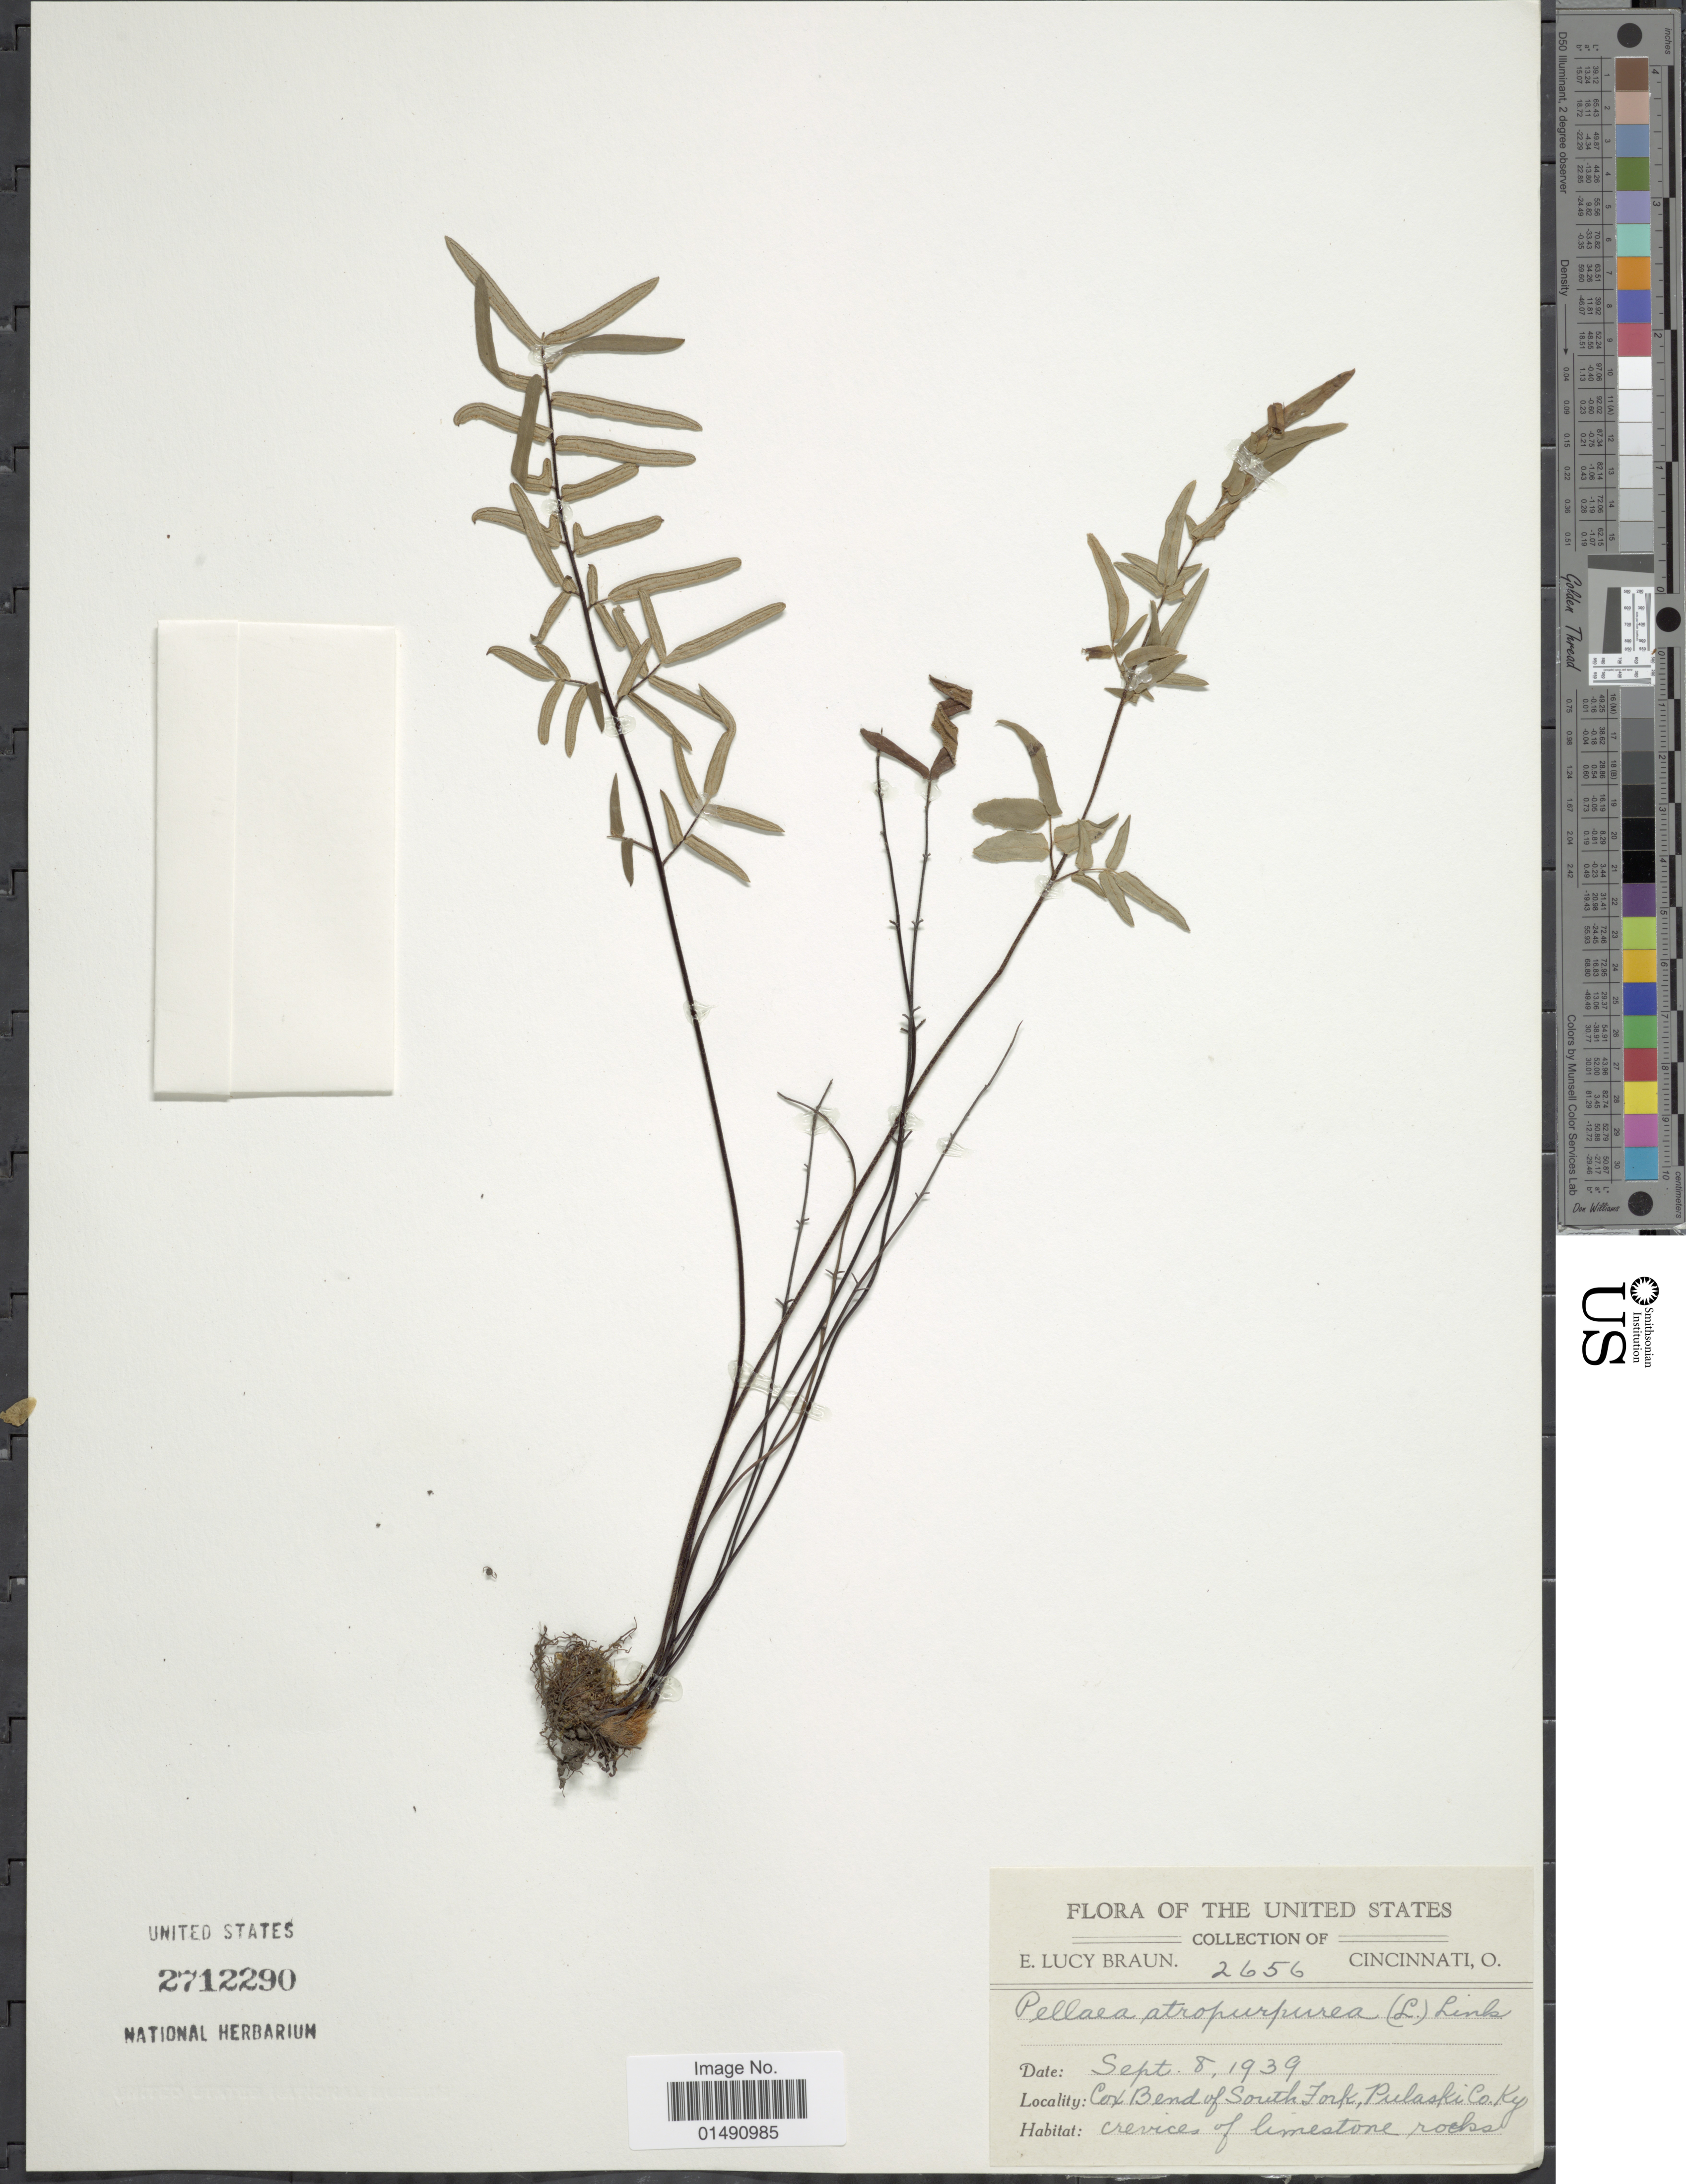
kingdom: Plantae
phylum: Tracheophyta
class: Polypodiopsida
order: Polypodiales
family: Pteridaceae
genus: Pellaea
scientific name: Pellaea atropurpurea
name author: (L.) Link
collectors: E. L. Braun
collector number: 2656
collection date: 1939-09-08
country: United States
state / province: Kentucky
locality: Cox Bend of South Fork, Pulaski Co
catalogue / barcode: US 2712290